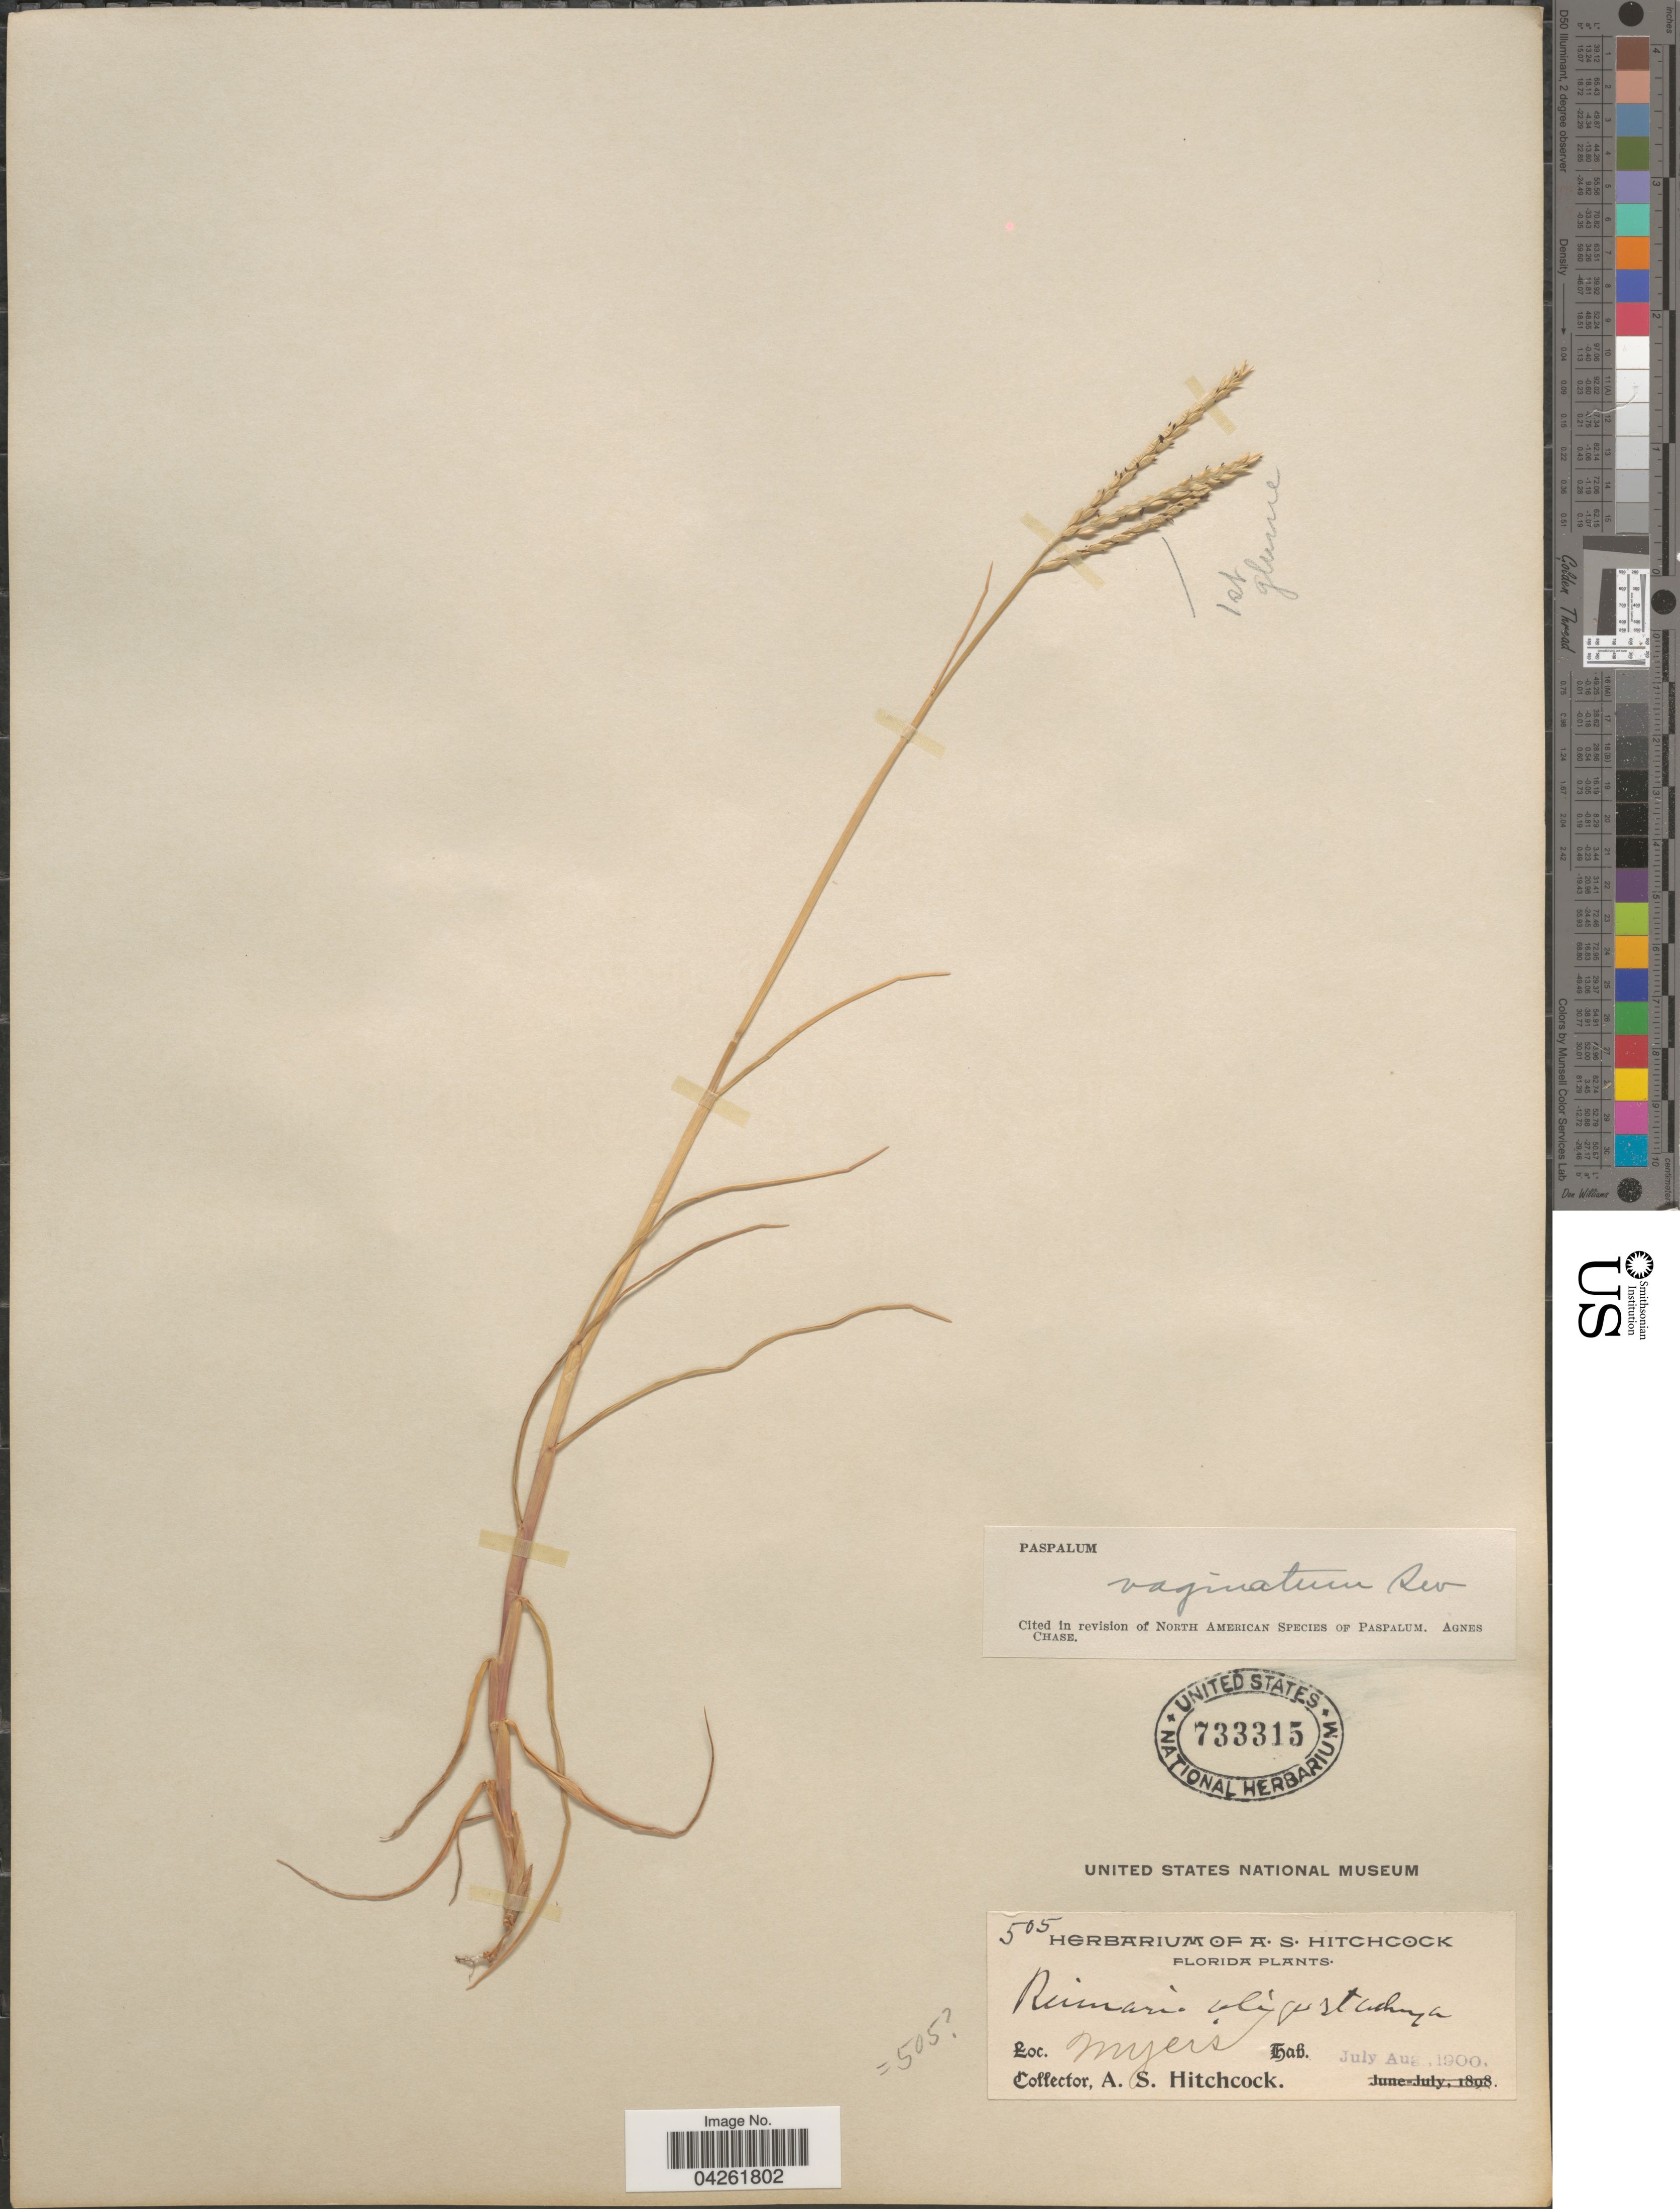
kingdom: Plantae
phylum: Tracheophyta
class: Liliopsida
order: Poales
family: Poaceae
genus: Paspalum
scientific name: Paspalum distichum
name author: L.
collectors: A. S. Hitchcock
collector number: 505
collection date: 1900-07/1900-08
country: United States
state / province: Florida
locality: Myers.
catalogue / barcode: US 733315